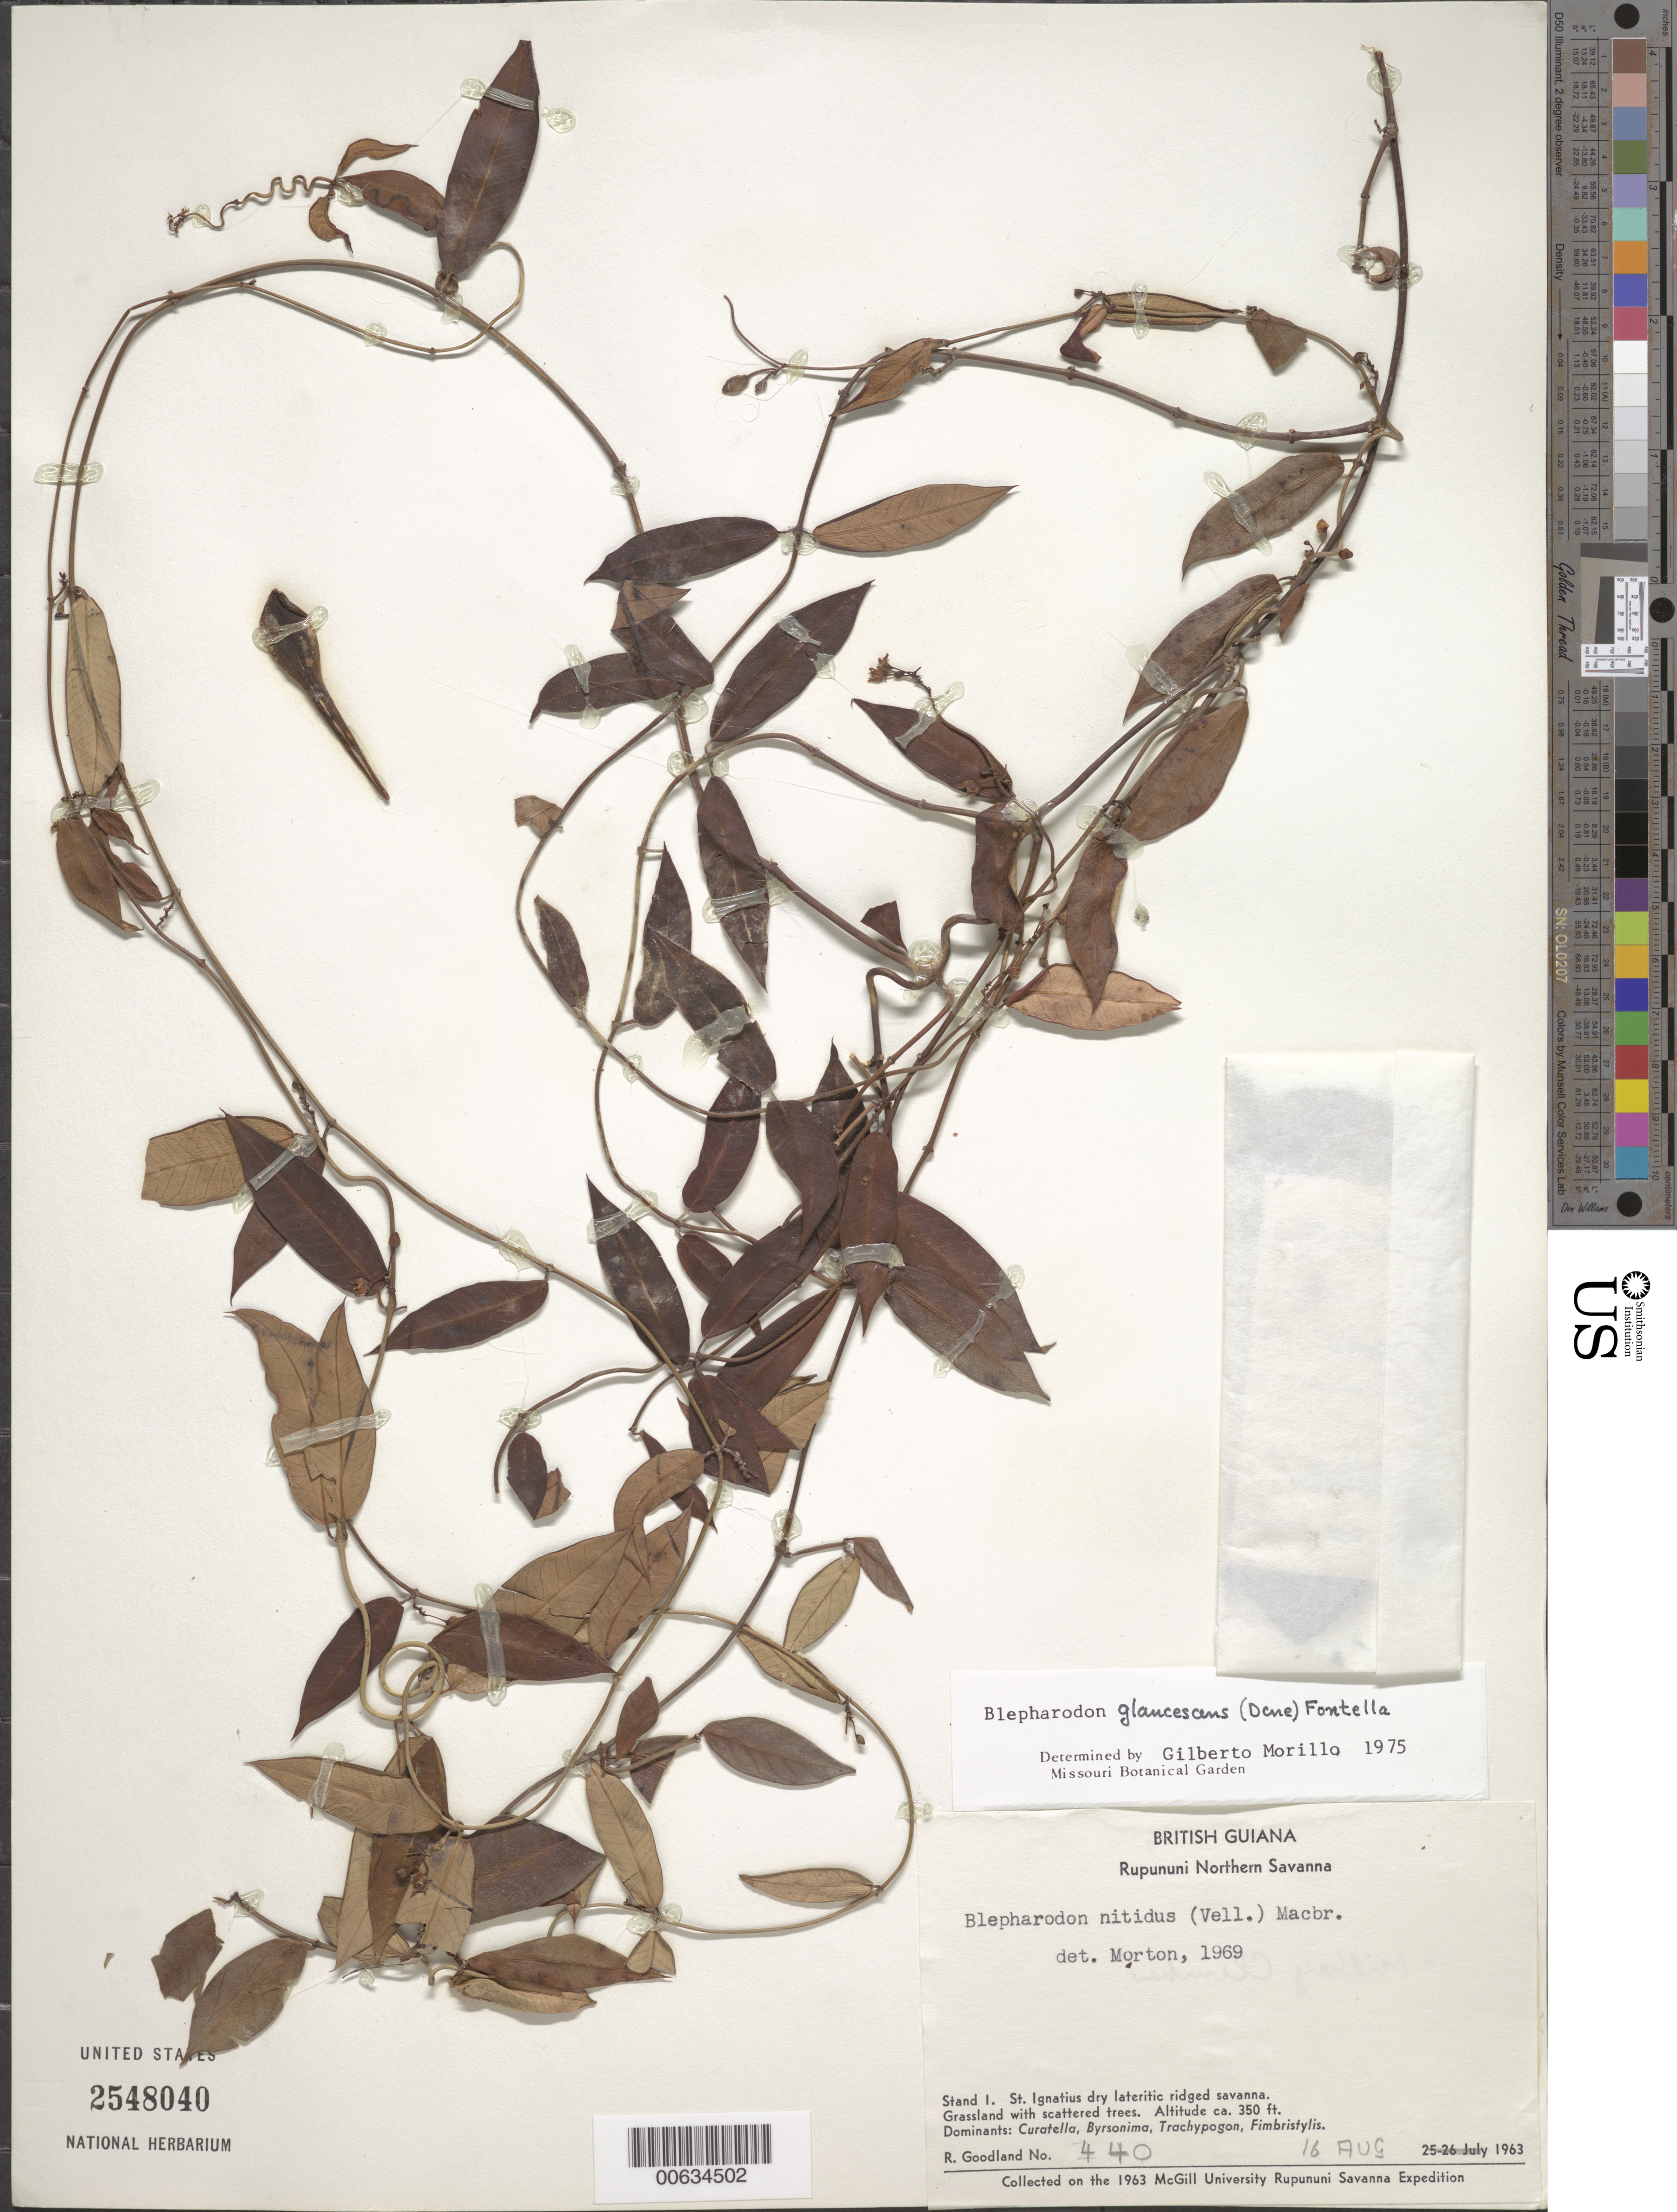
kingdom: Plantae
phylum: Tracheophyta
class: Magnoliopsida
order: Gentianales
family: Apocynaceae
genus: Blepharodon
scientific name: Blepharodon glaucescens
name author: (Decne.) Fontella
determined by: Morillo, G. N.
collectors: R. Goodland & P. Maycock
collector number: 440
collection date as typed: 16-Aug-63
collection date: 1963-08-16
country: Guyana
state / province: U. Takutu-U. Essequibo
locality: Rupununi Northern Savanna, St. Ignatius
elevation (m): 107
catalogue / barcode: US 2548040